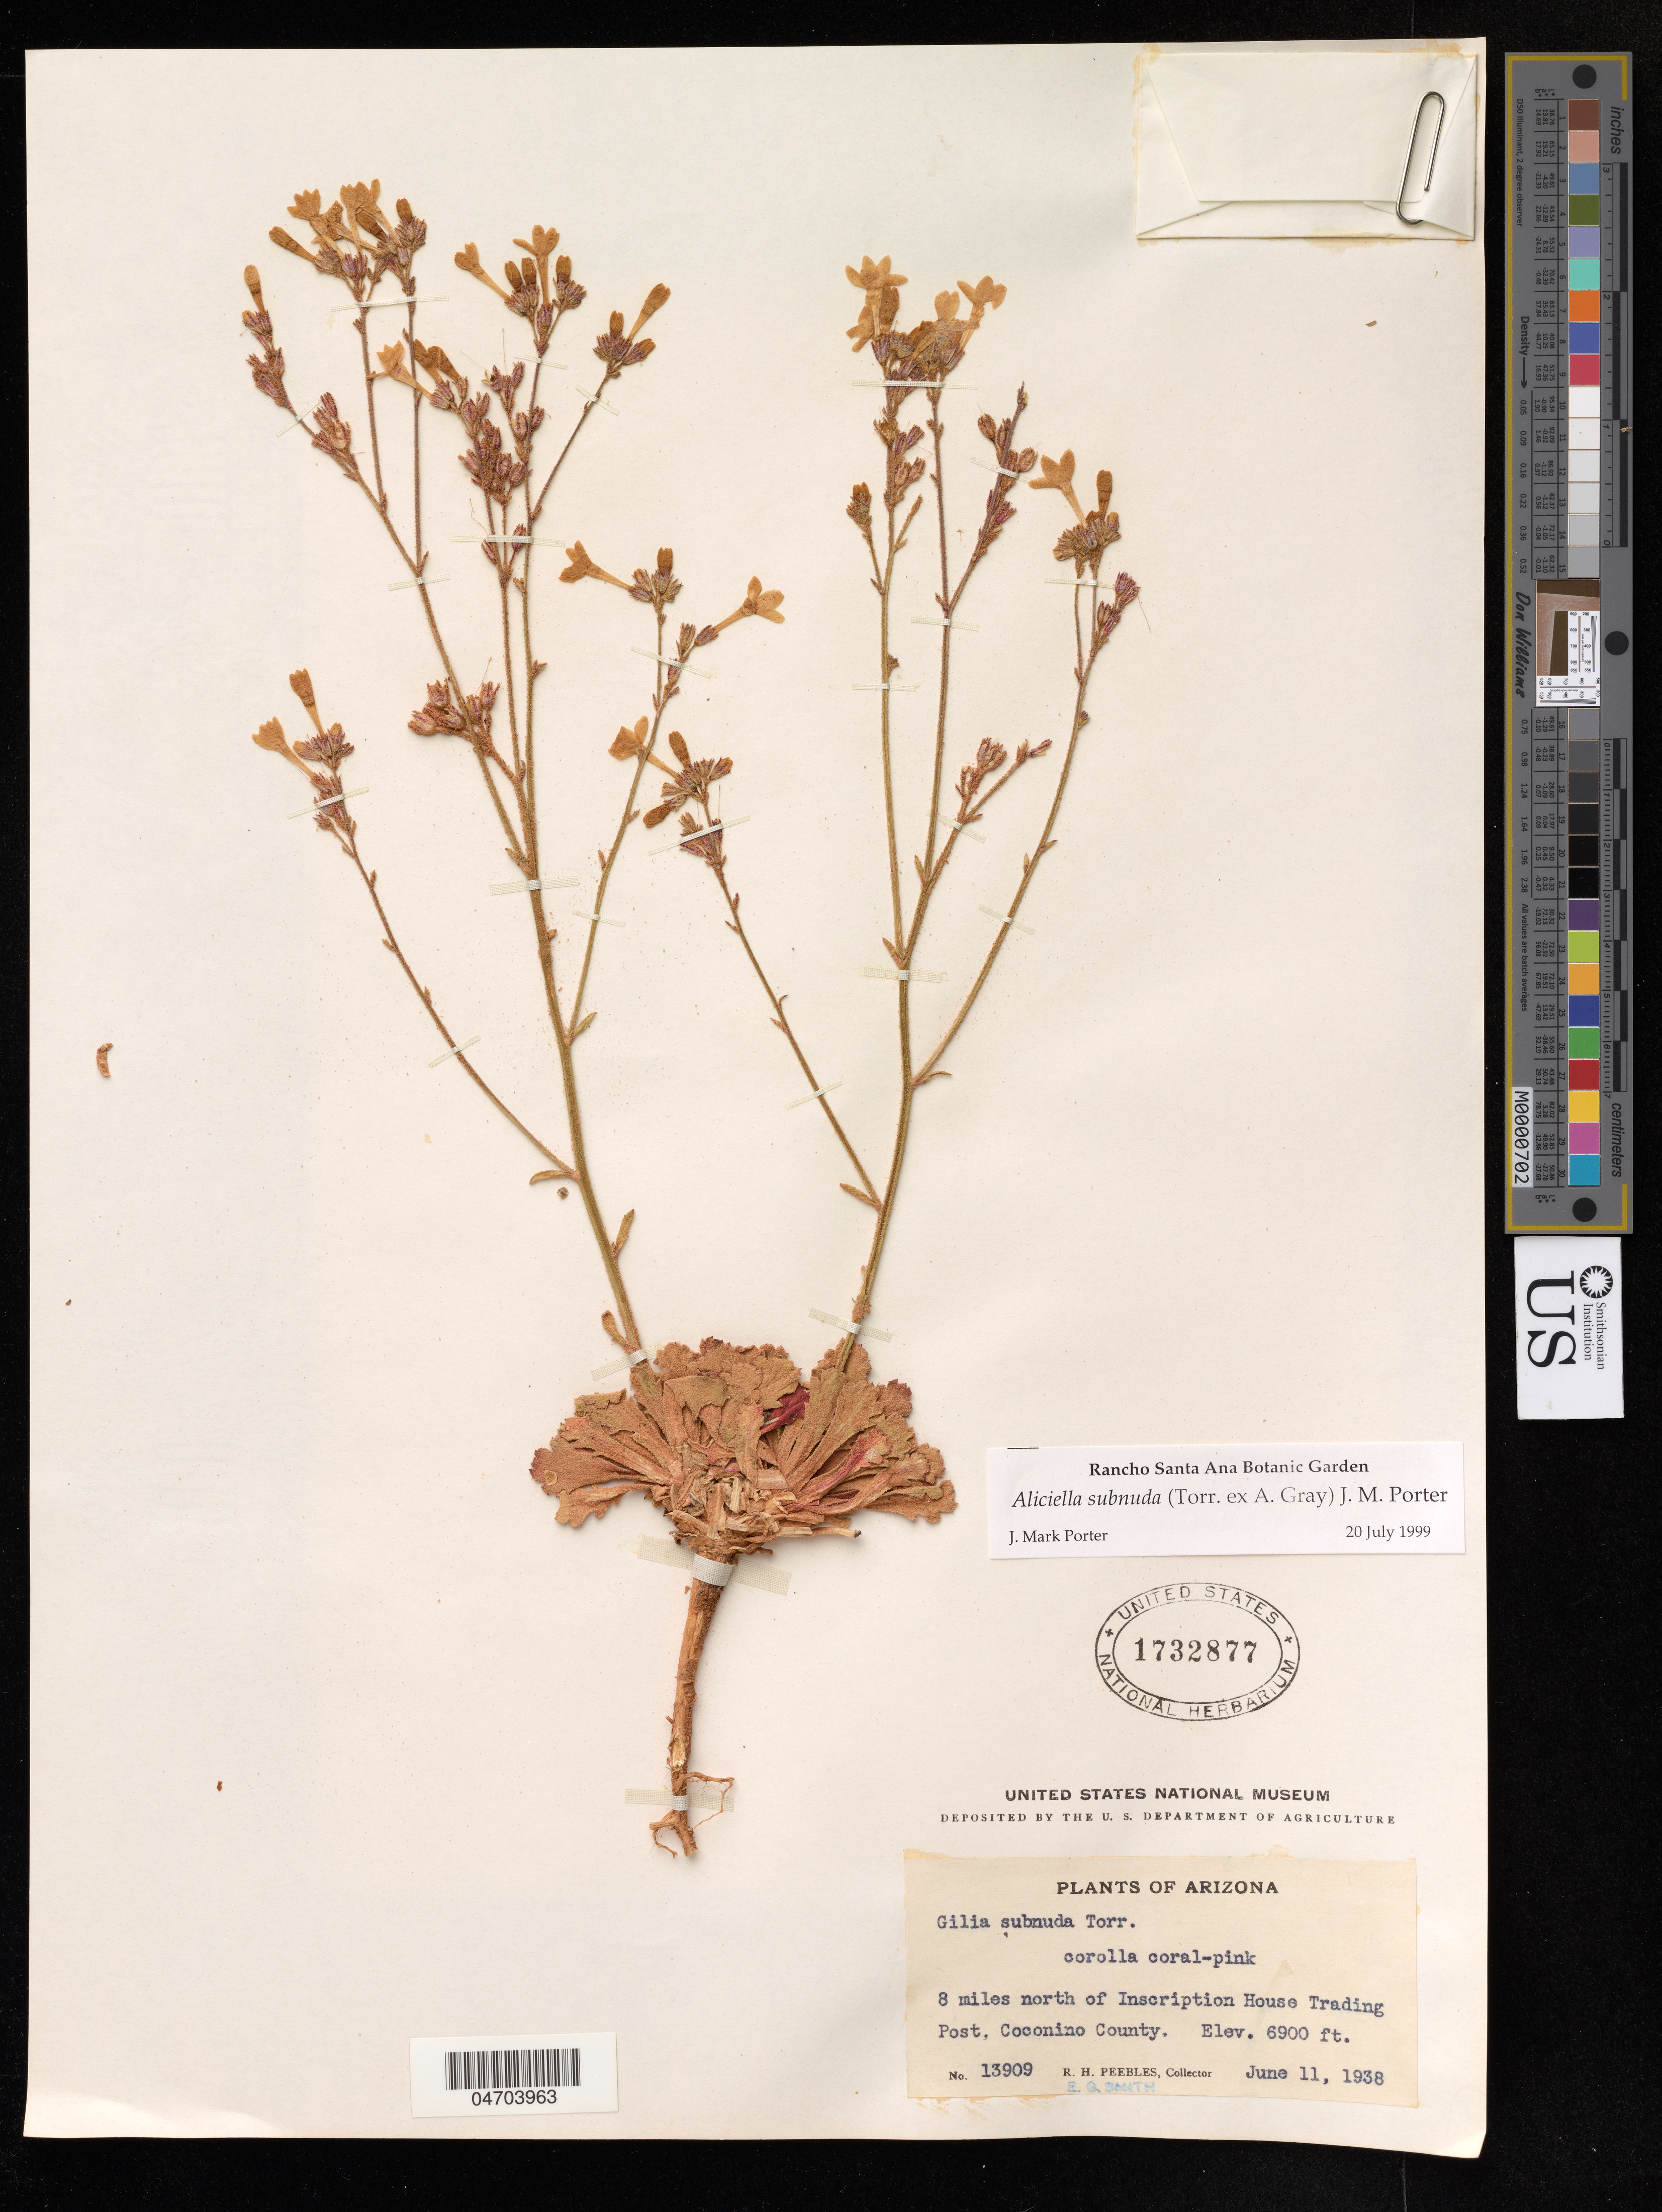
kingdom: Plantae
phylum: Tracheophyta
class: Magnoliopsida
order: Ericales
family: Polemoniaceae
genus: Aliciella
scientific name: Aliciella subnuda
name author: (Torr. ex A. Gray) J.M. Porter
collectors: R. Peebles & E. G. Smith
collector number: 13909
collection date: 1938-06-11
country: United States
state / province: Arizona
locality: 8 miles north of Inscription House Trading Post, Coconino County.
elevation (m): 2103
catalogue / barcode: US 1732877